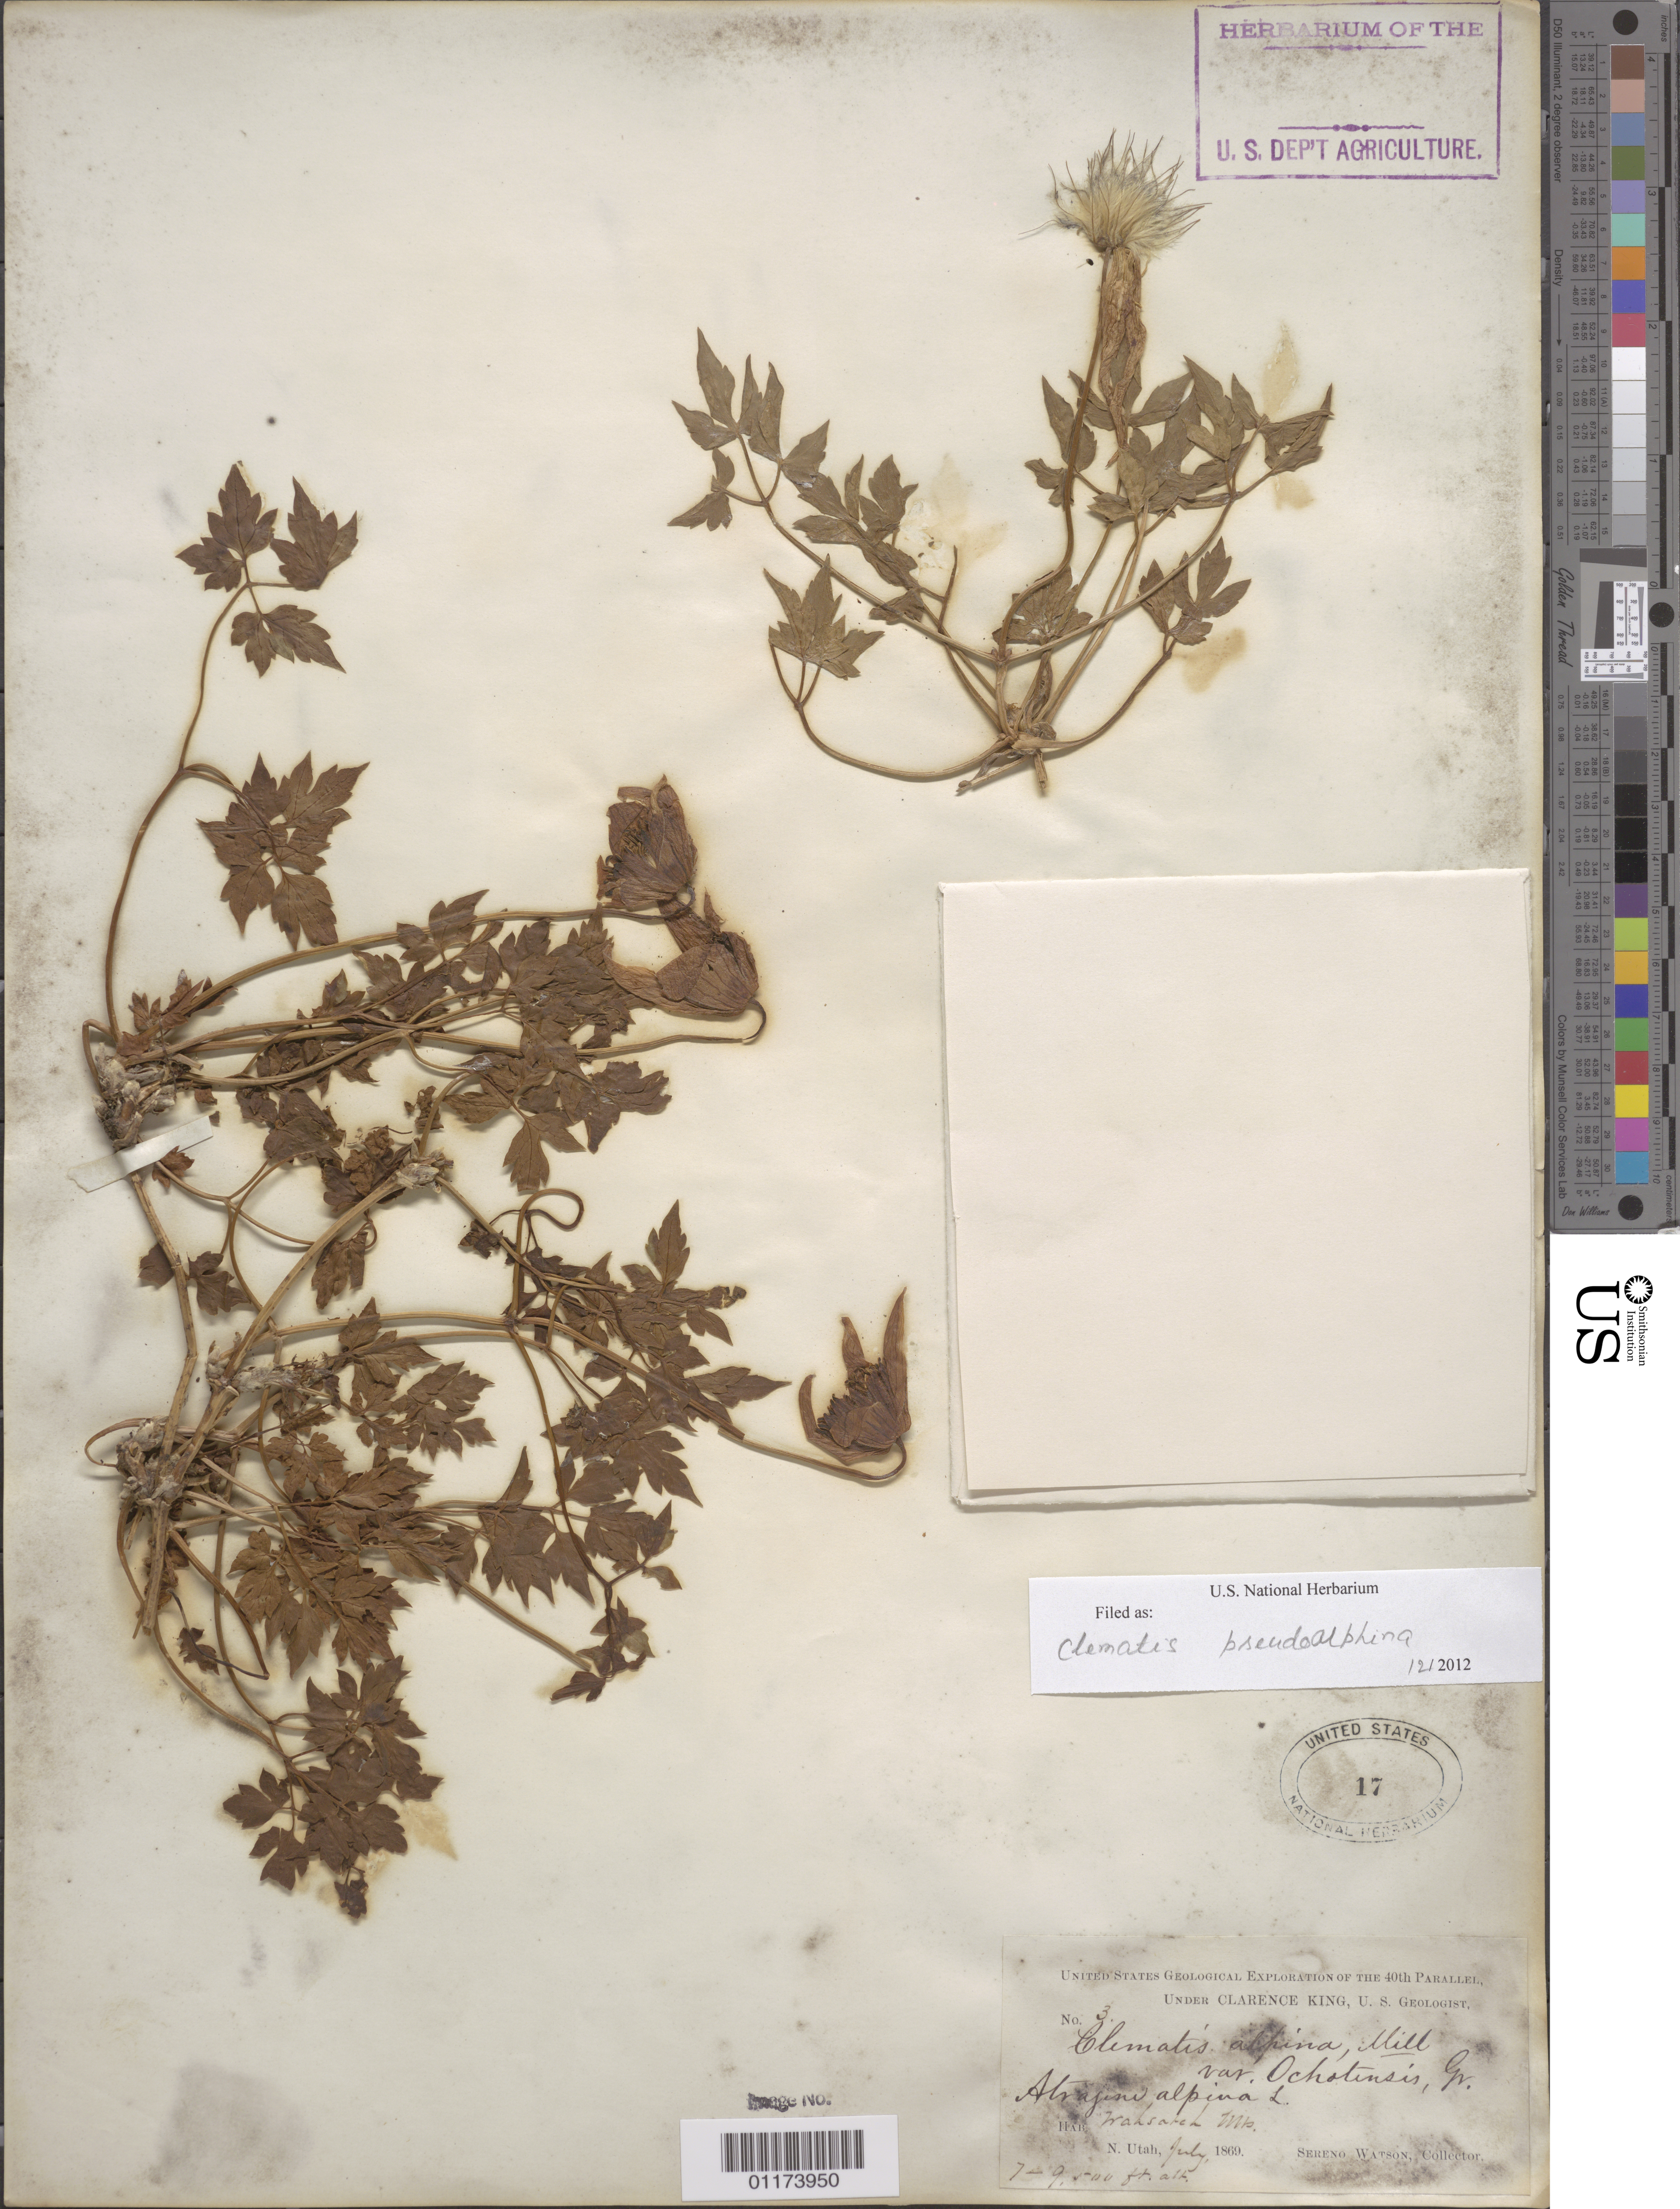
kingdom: Plantae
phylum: Tracheophyta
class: Magnoliopsida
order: Ranunculales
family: Ranunculaceae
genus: Clematis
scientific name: Clematis pseudoalpina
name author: (Kuntze) A. Nelson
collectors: S. Watson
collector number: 3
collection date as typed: Jul 1869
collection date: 1869-07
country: United States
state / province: Utah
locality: Wahsatch Mts.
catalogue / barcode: US 17